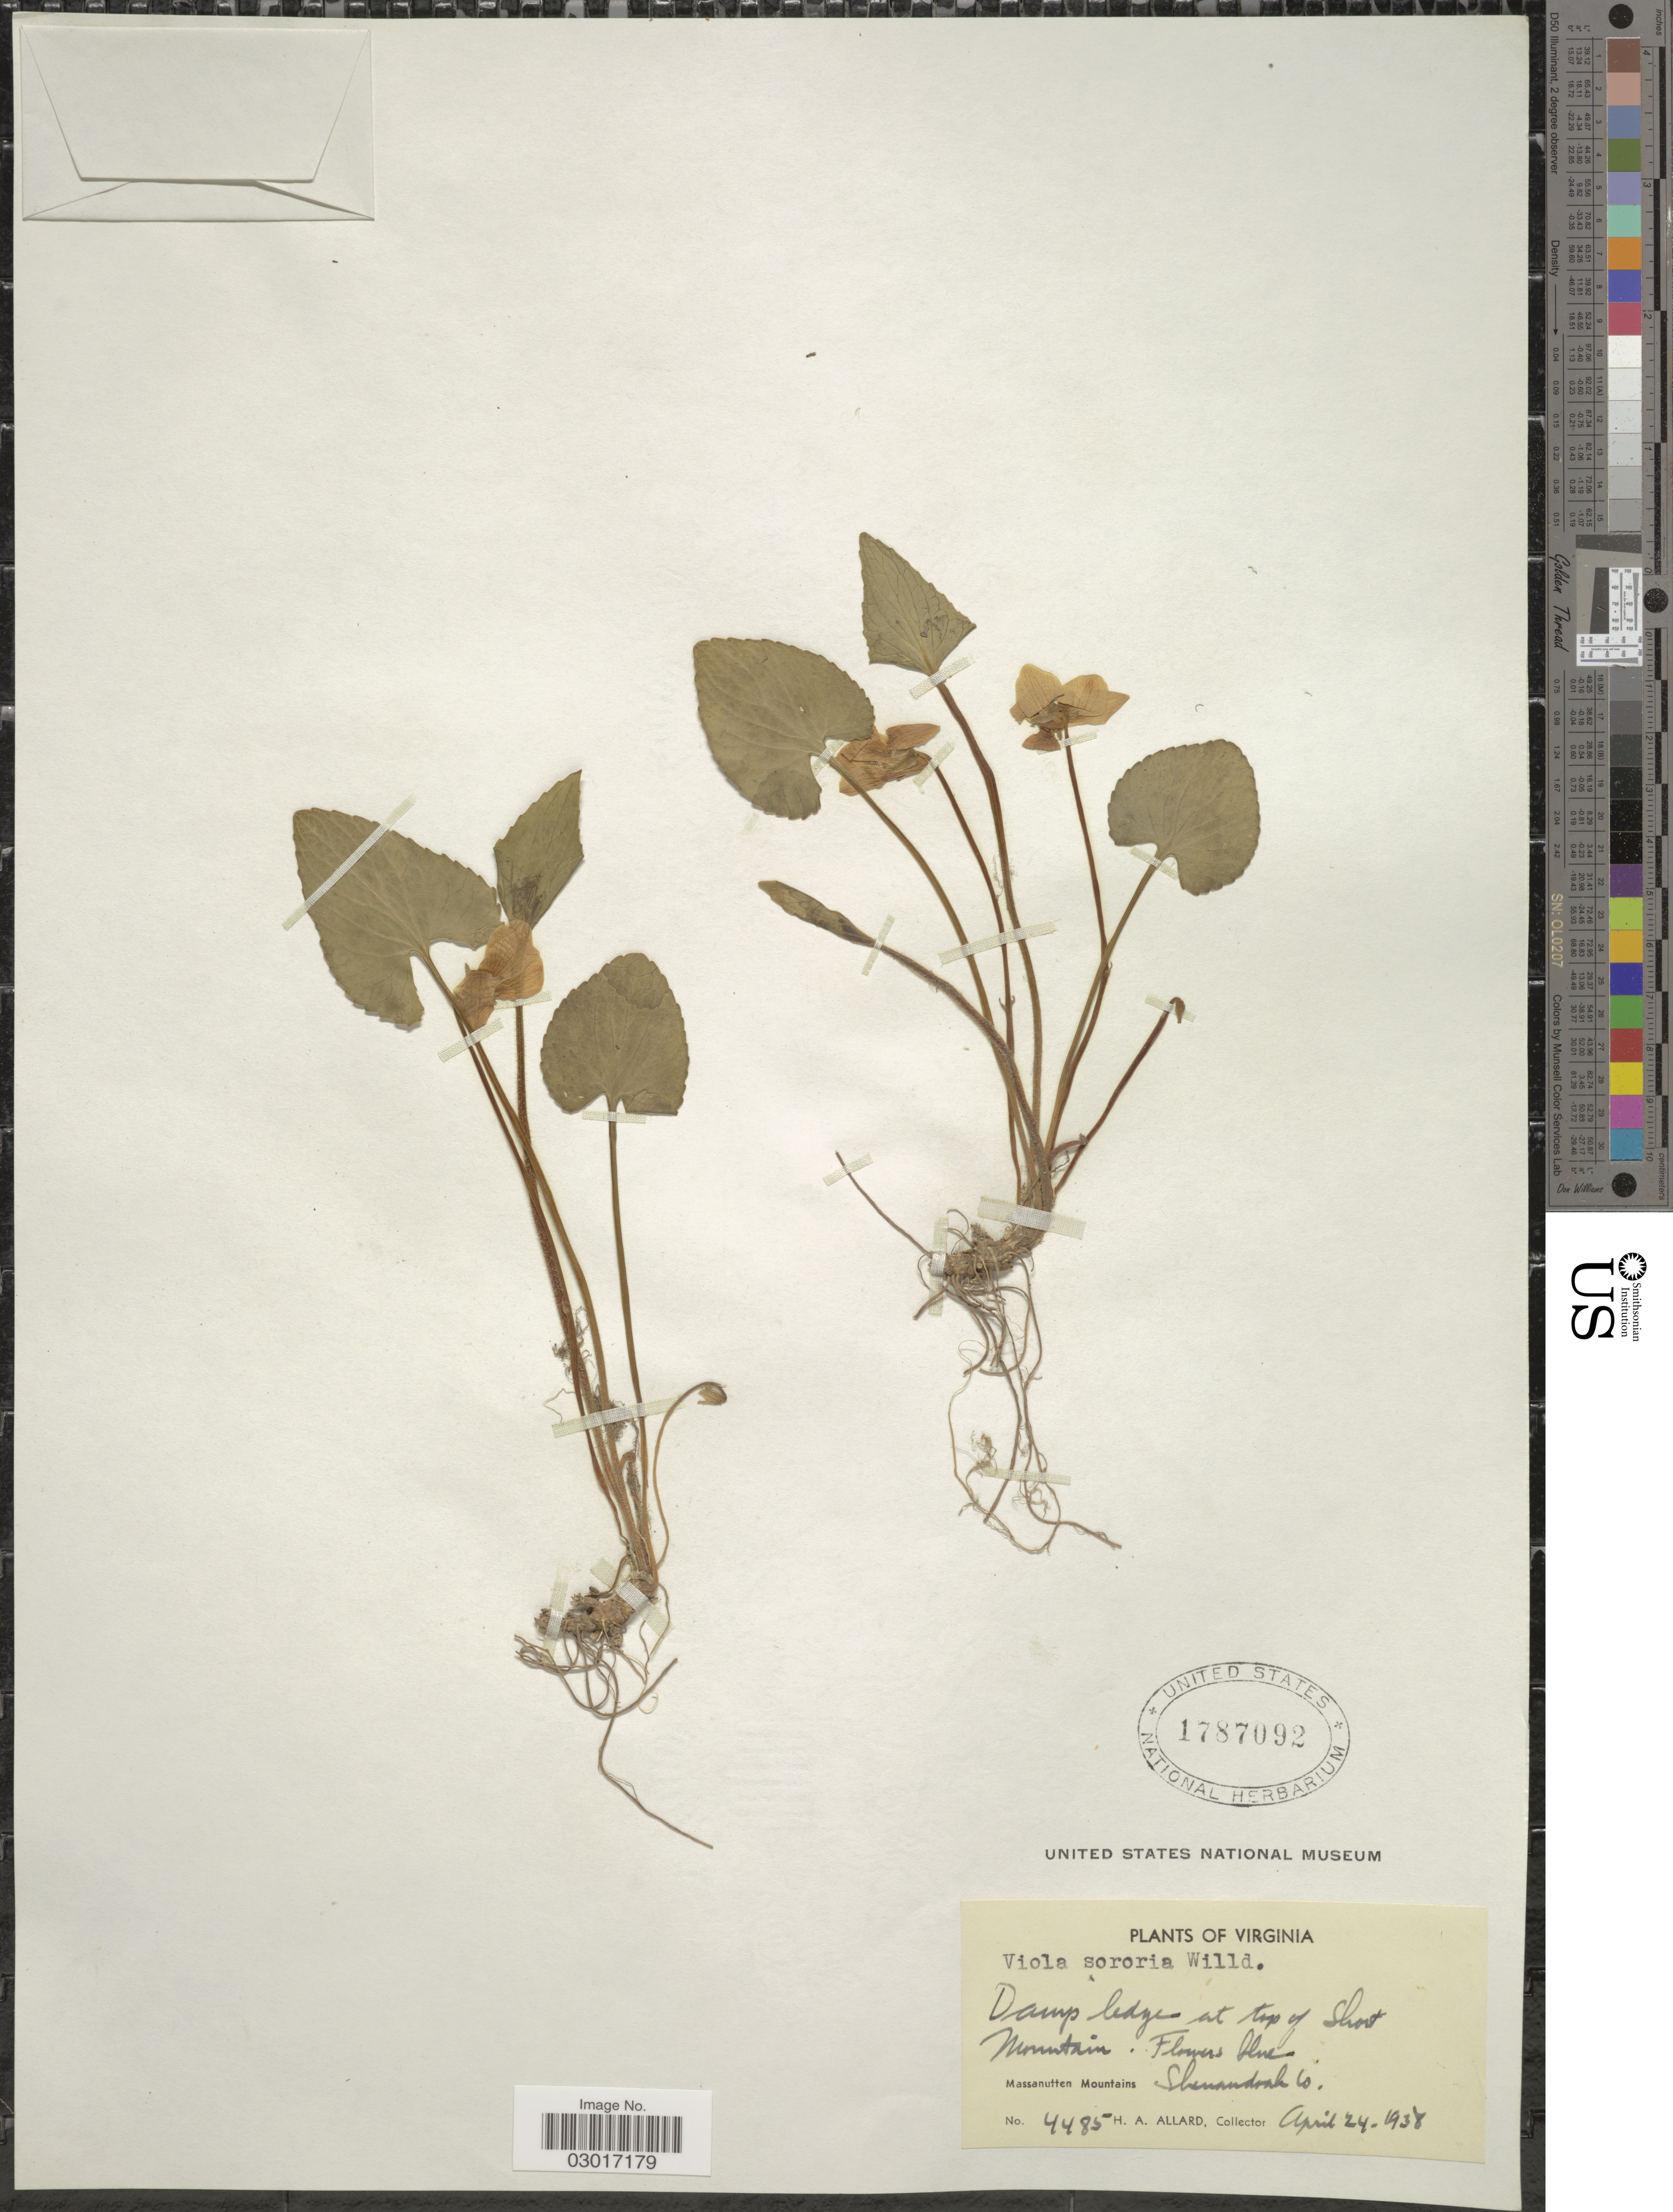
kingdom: Plantae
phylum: Tracheophyta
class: Magnoliopsida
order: Malpighiales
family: Violaceae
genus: Viola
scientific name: Viola sororia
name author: Willd.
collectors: H. A. Allard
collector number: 4485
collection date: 1938-04-24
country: United States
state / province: Virginia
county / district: Shenandoah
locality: Damp ledge at top of Short Mountain. Massanutten Mountains. Shenandoah Co.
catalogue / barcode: US 1787092